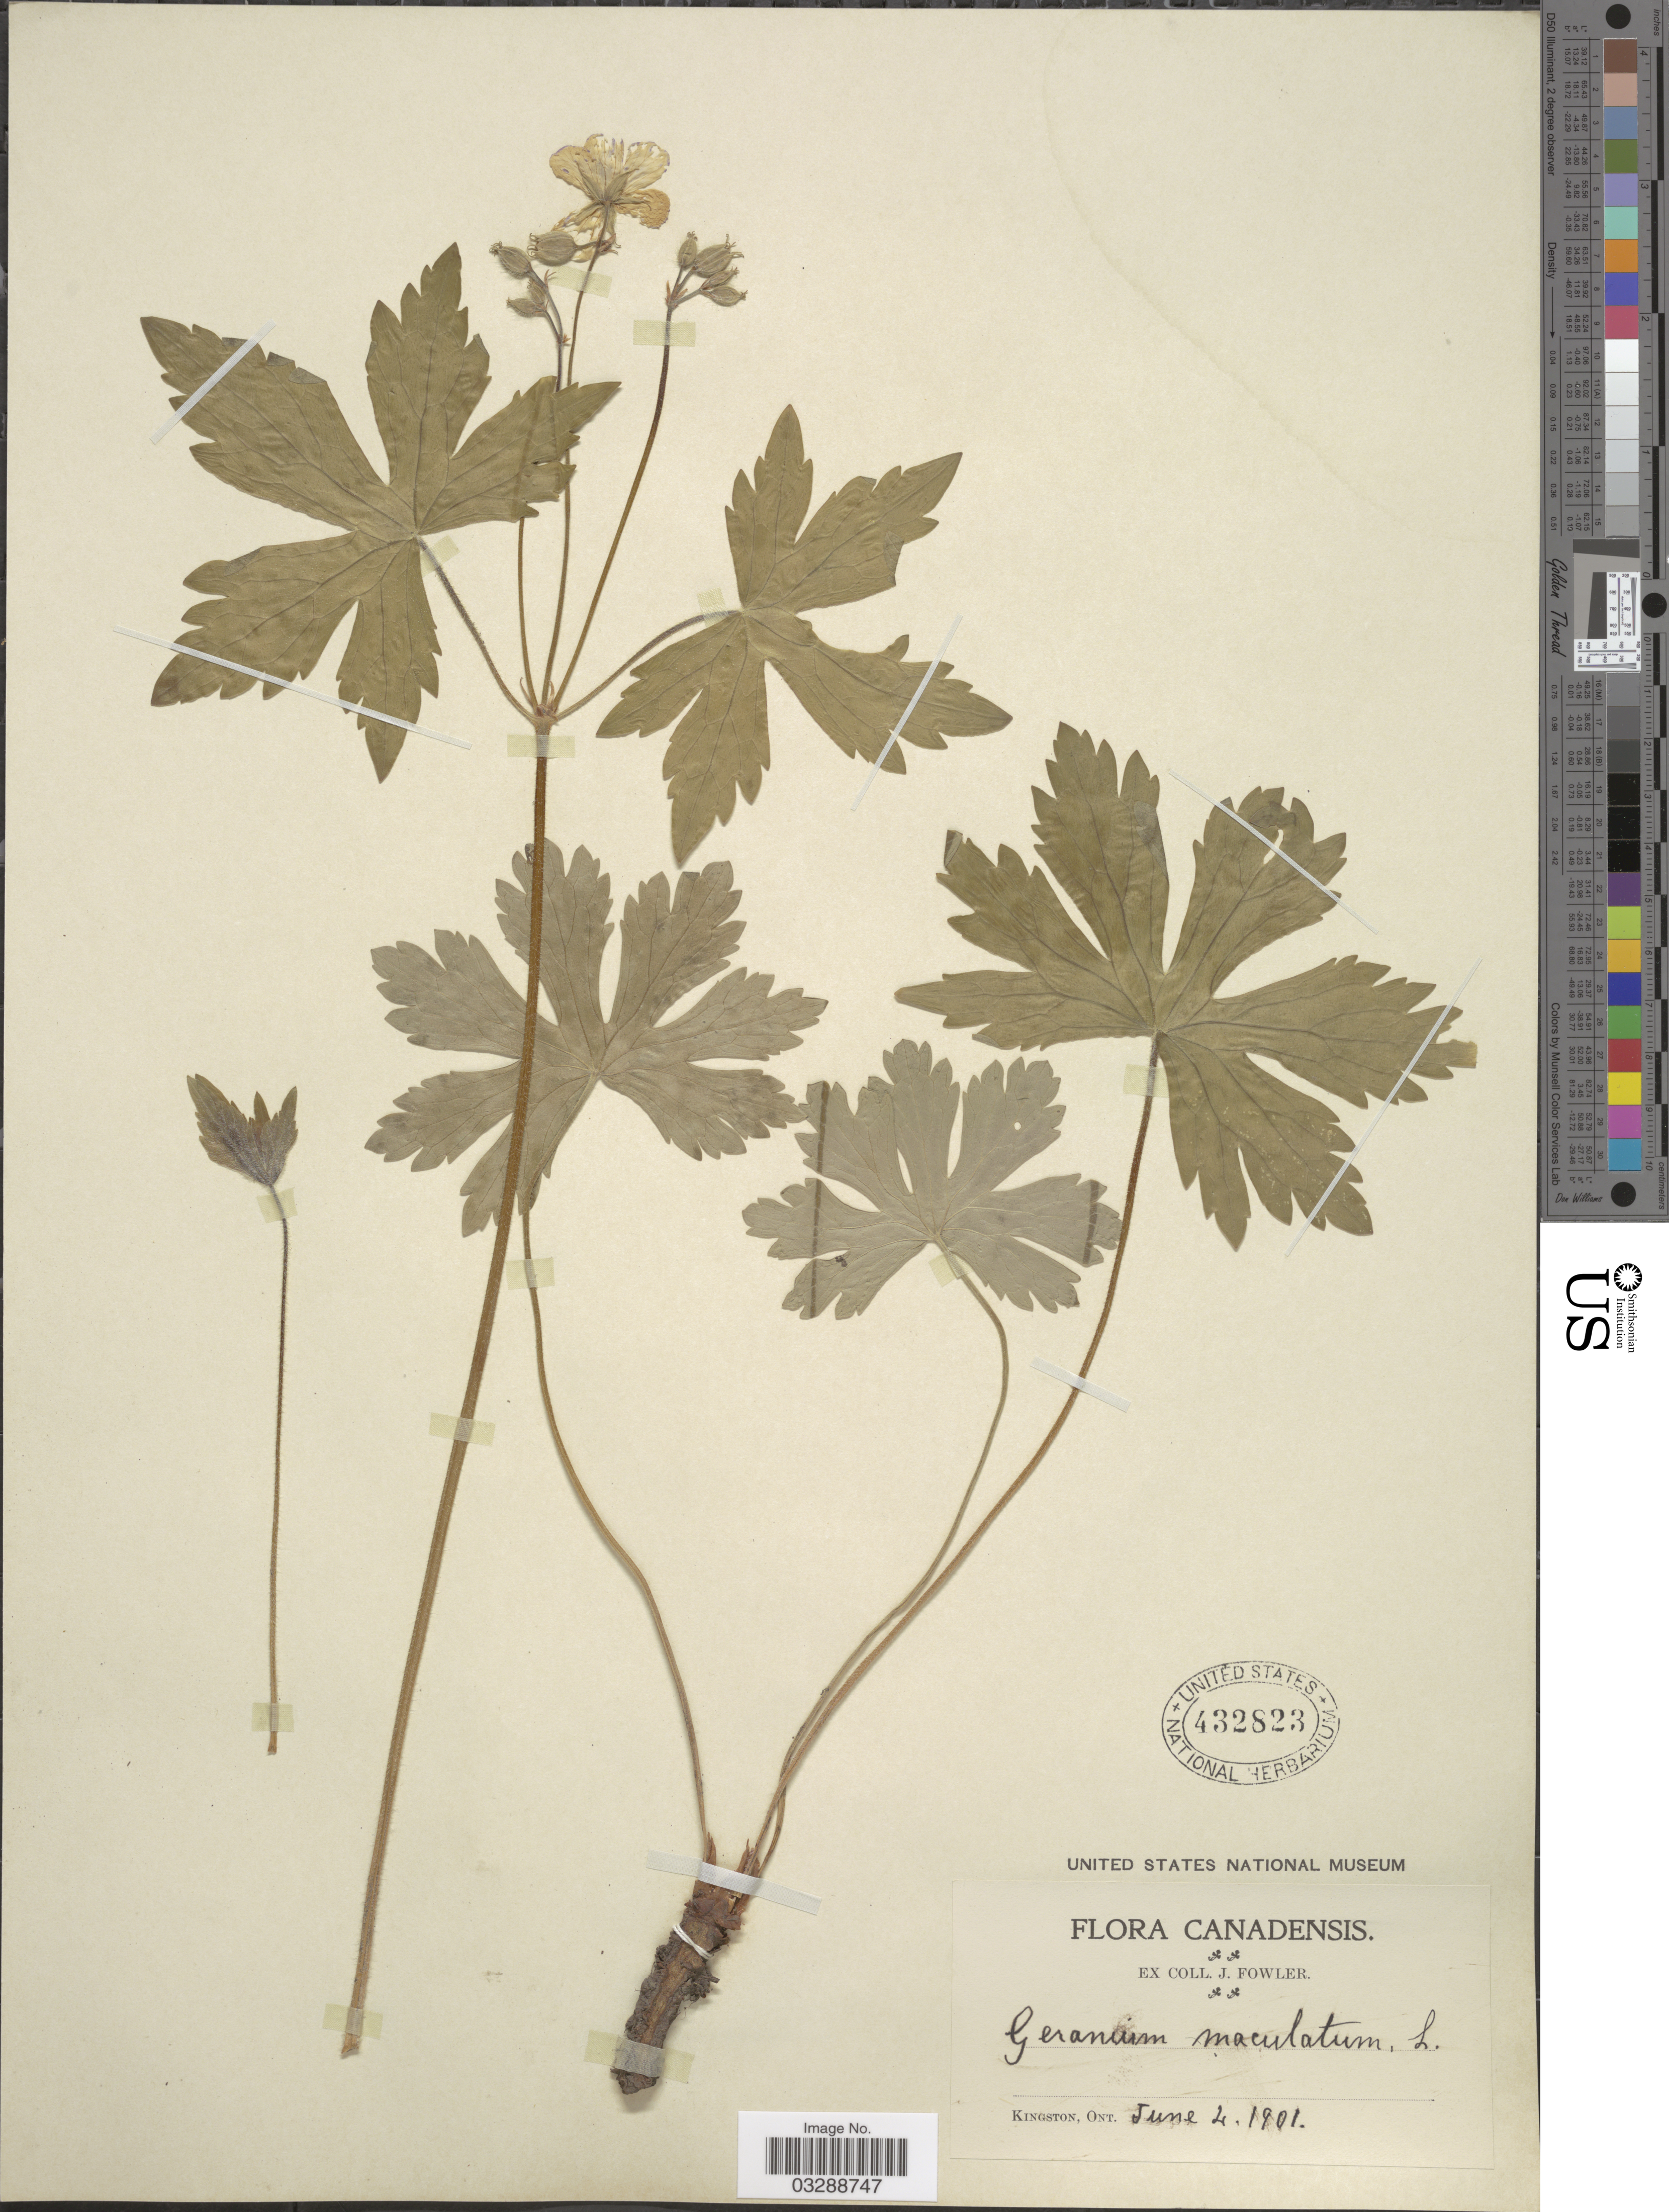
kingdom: Plantae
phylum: Tracheophyta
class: Magnoliopsida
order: Geraniales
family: Geraniaceae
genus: Geranium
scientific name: Geranium maculatum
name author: L.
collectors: J. Fowler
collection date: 1901-06-04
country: Canada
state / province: Ontario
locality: Kingston.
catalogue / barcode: US 432823